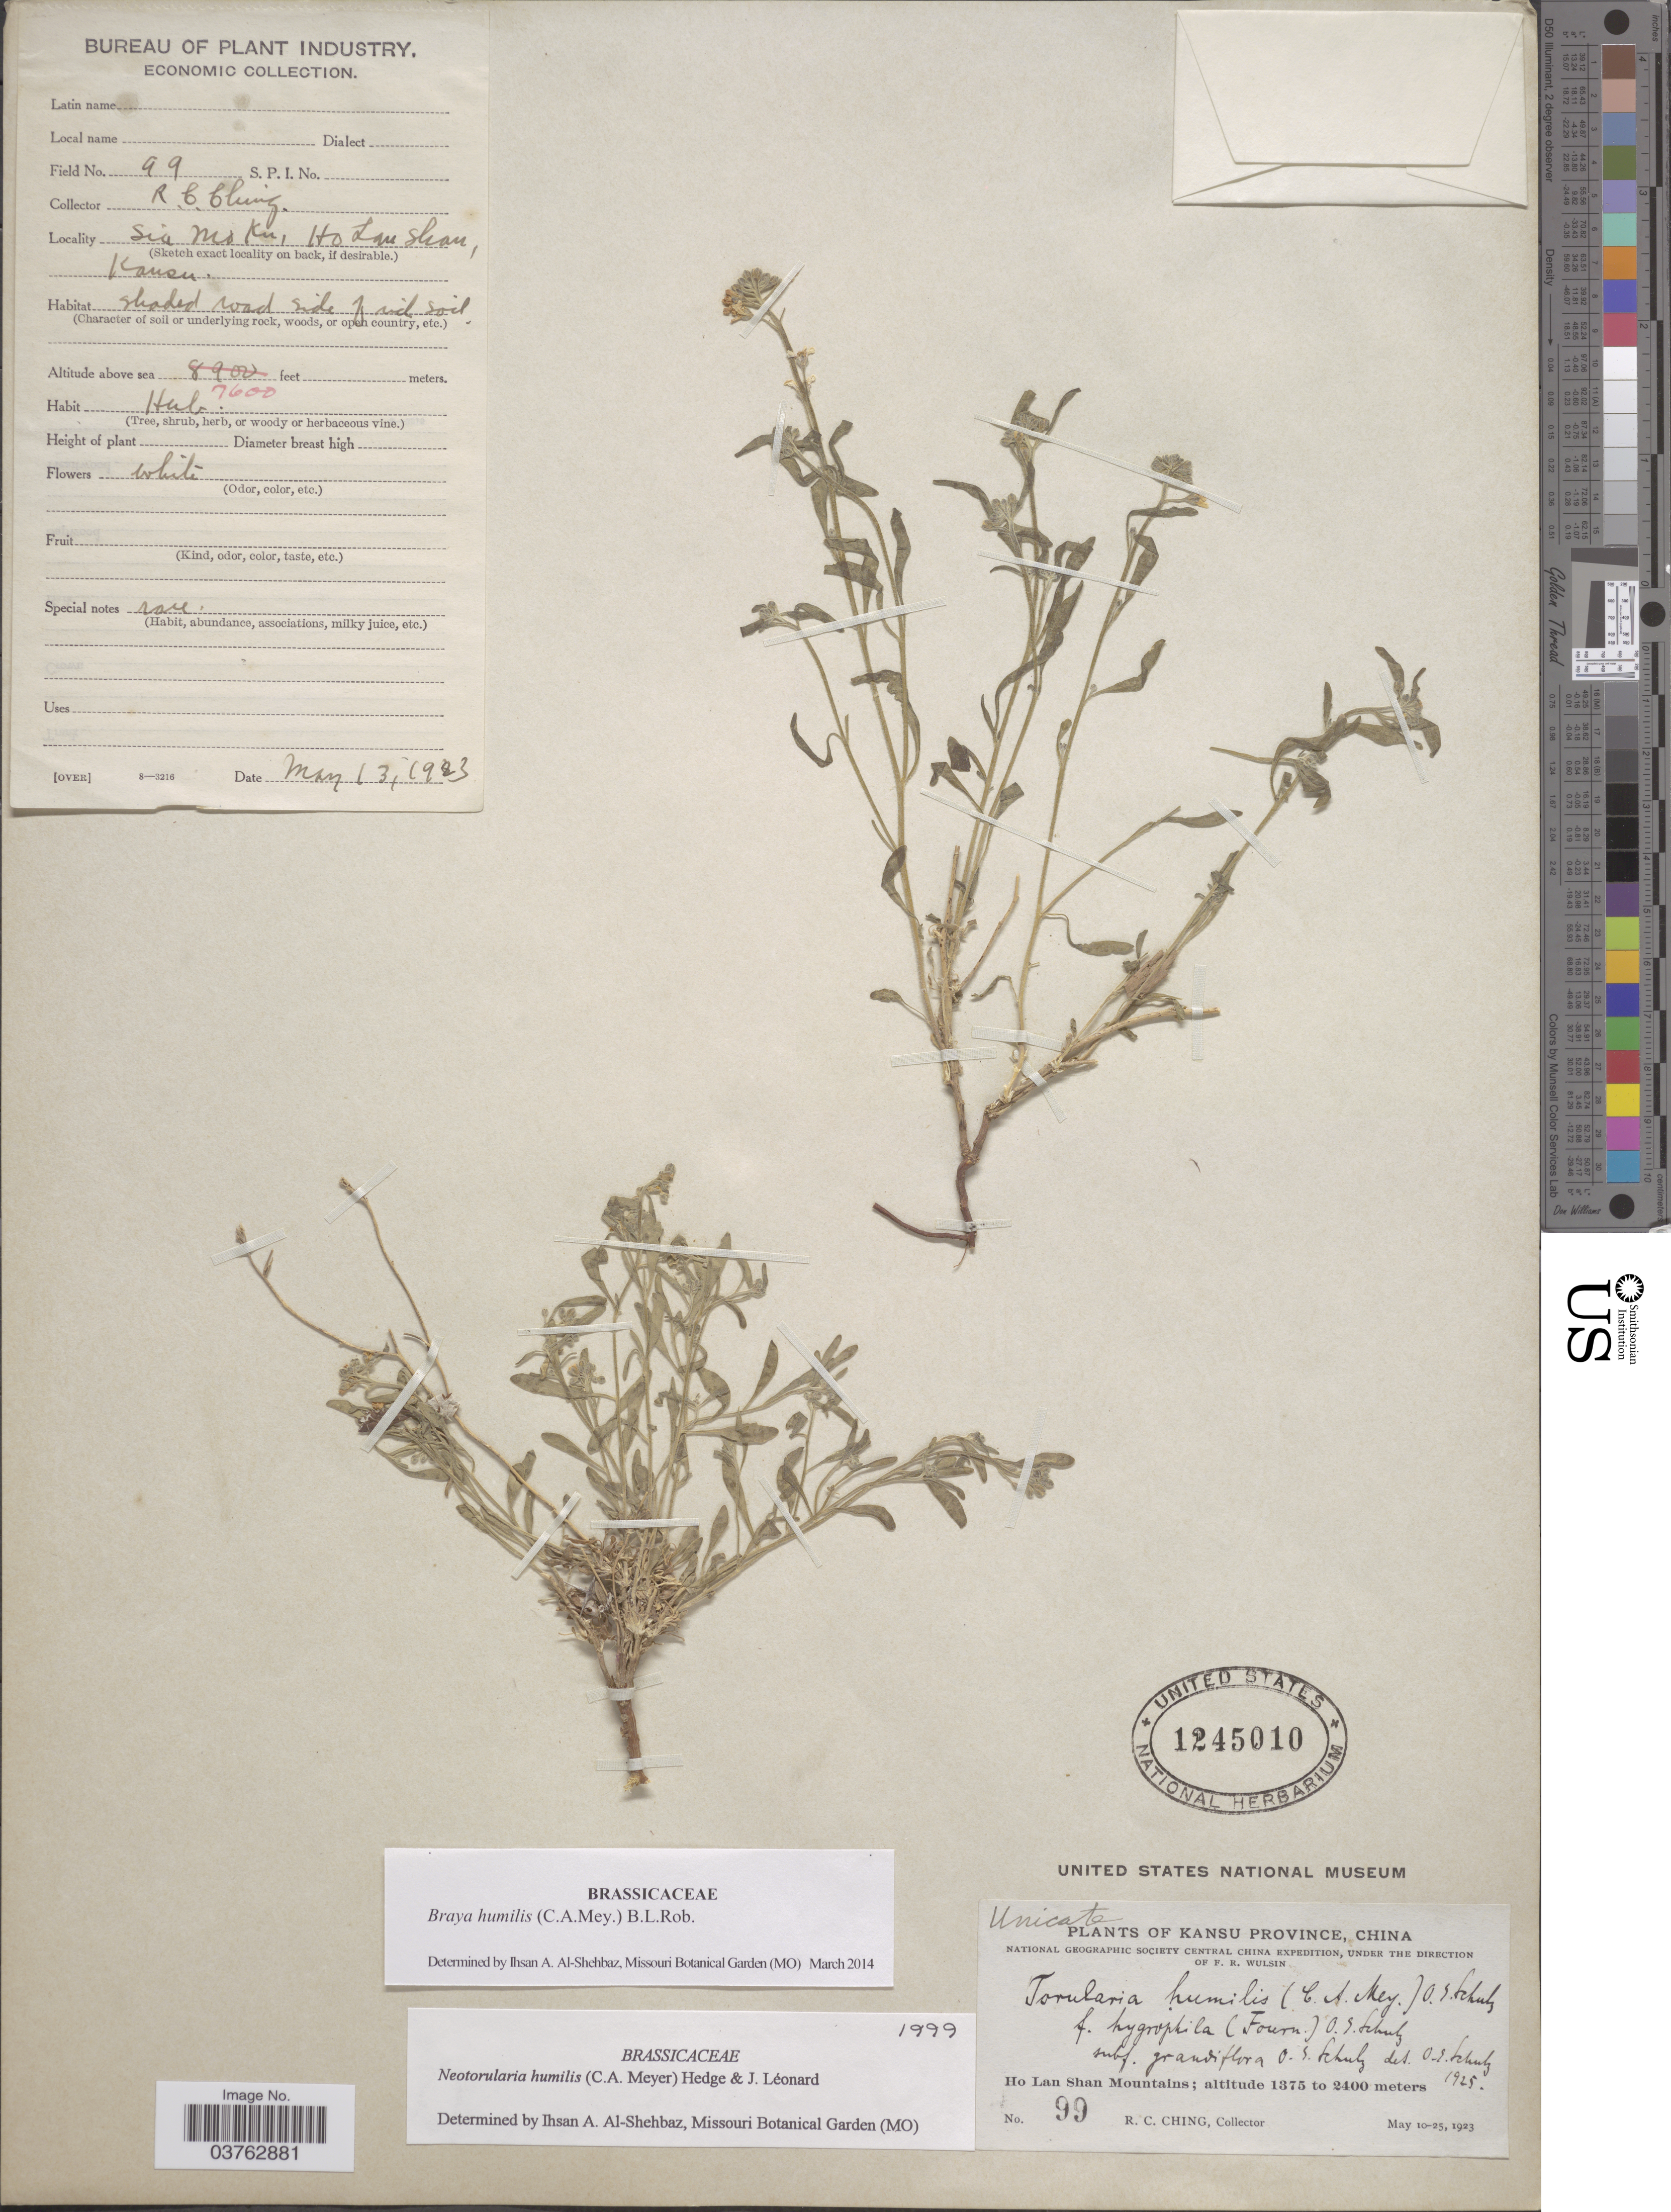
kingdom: Plantae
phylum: Tracheophyta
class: Magnoliopsida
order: Brassicales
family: Brassicaceae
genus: Braya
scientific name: Braya humilis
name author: (C.A. Mey.) B.L. Rob.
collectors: R. C. Ching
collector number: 99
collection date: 1923-05-13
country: China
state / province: Gansu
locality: Kansu Province. Ho Lo Shan Mountains. Sia Mo Ku.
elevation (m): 2316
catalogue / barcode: US 1245010